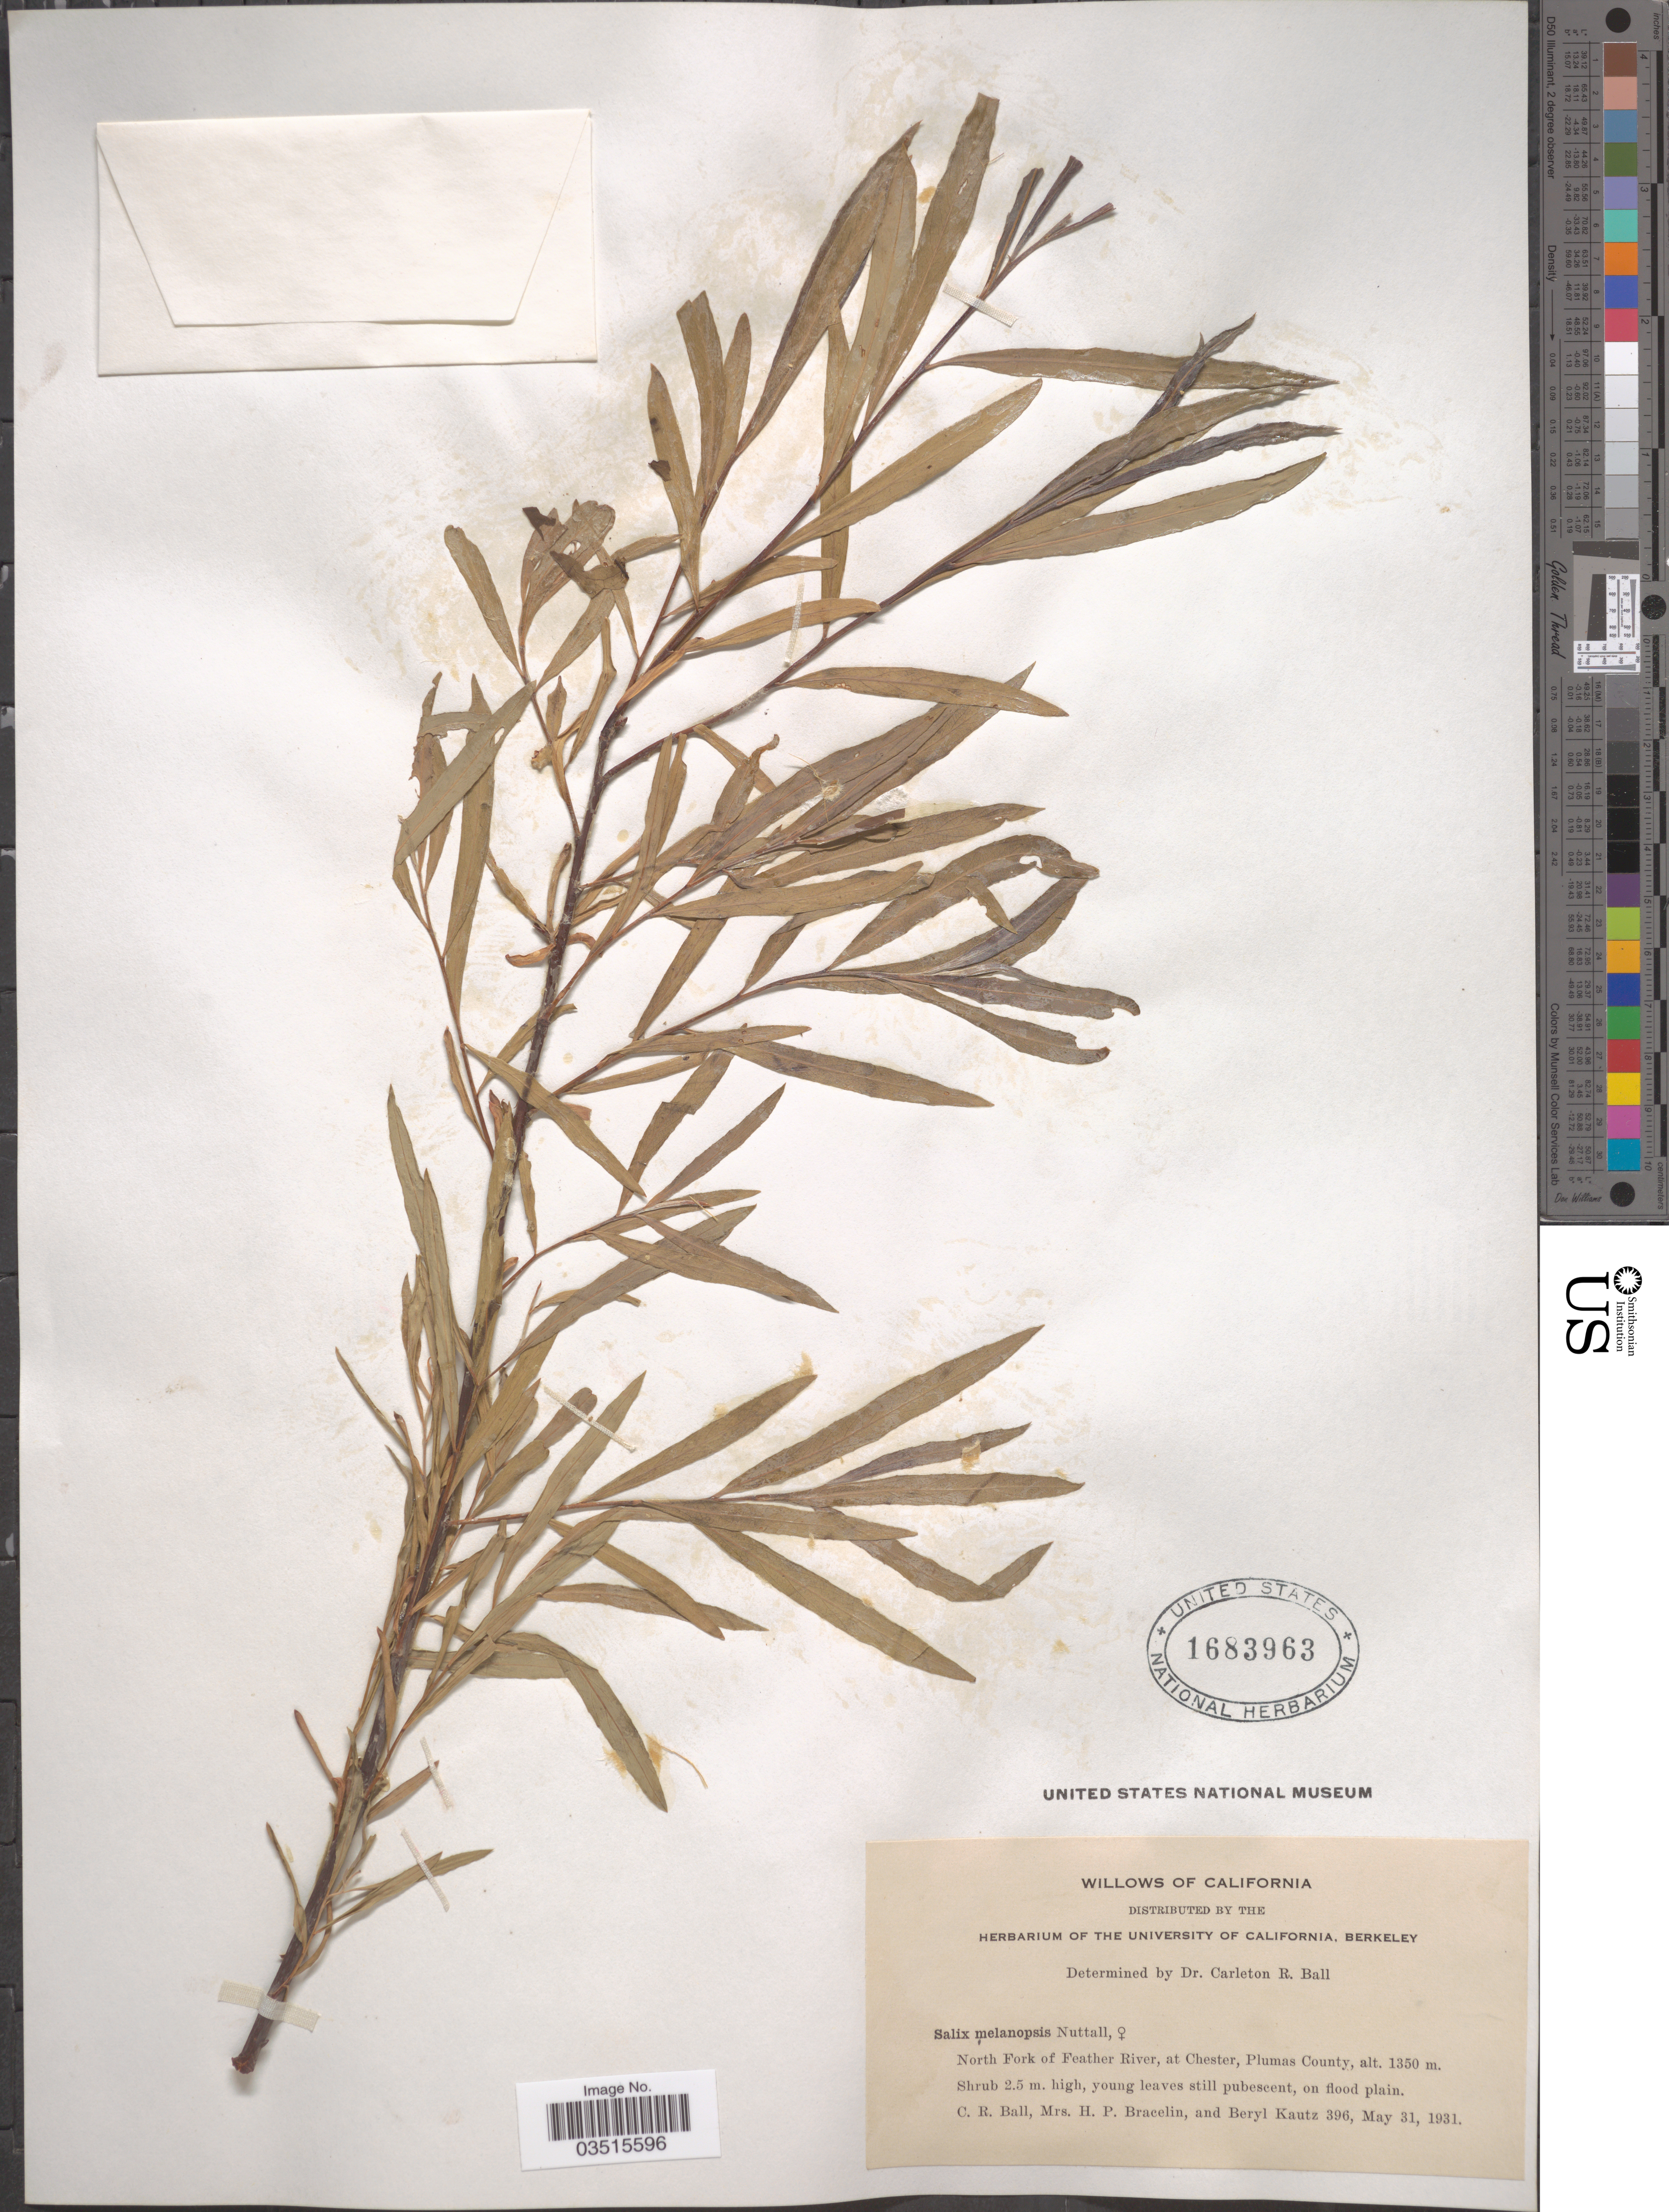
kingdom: Plantae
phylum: Tracheophyta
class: Magnoliopsida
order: Malpighiales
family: Salicaceae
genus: Salix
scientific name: Salix melanopsis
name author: Nutt.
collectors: C. R. Ball, H. Bracelin & B. Kautz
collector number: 396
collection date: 1931-05-31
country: United States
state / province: California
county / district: Plumas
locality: North Fork of Feather River, at Chester, Plumas County.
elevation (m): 1350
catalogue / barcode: US 1683963